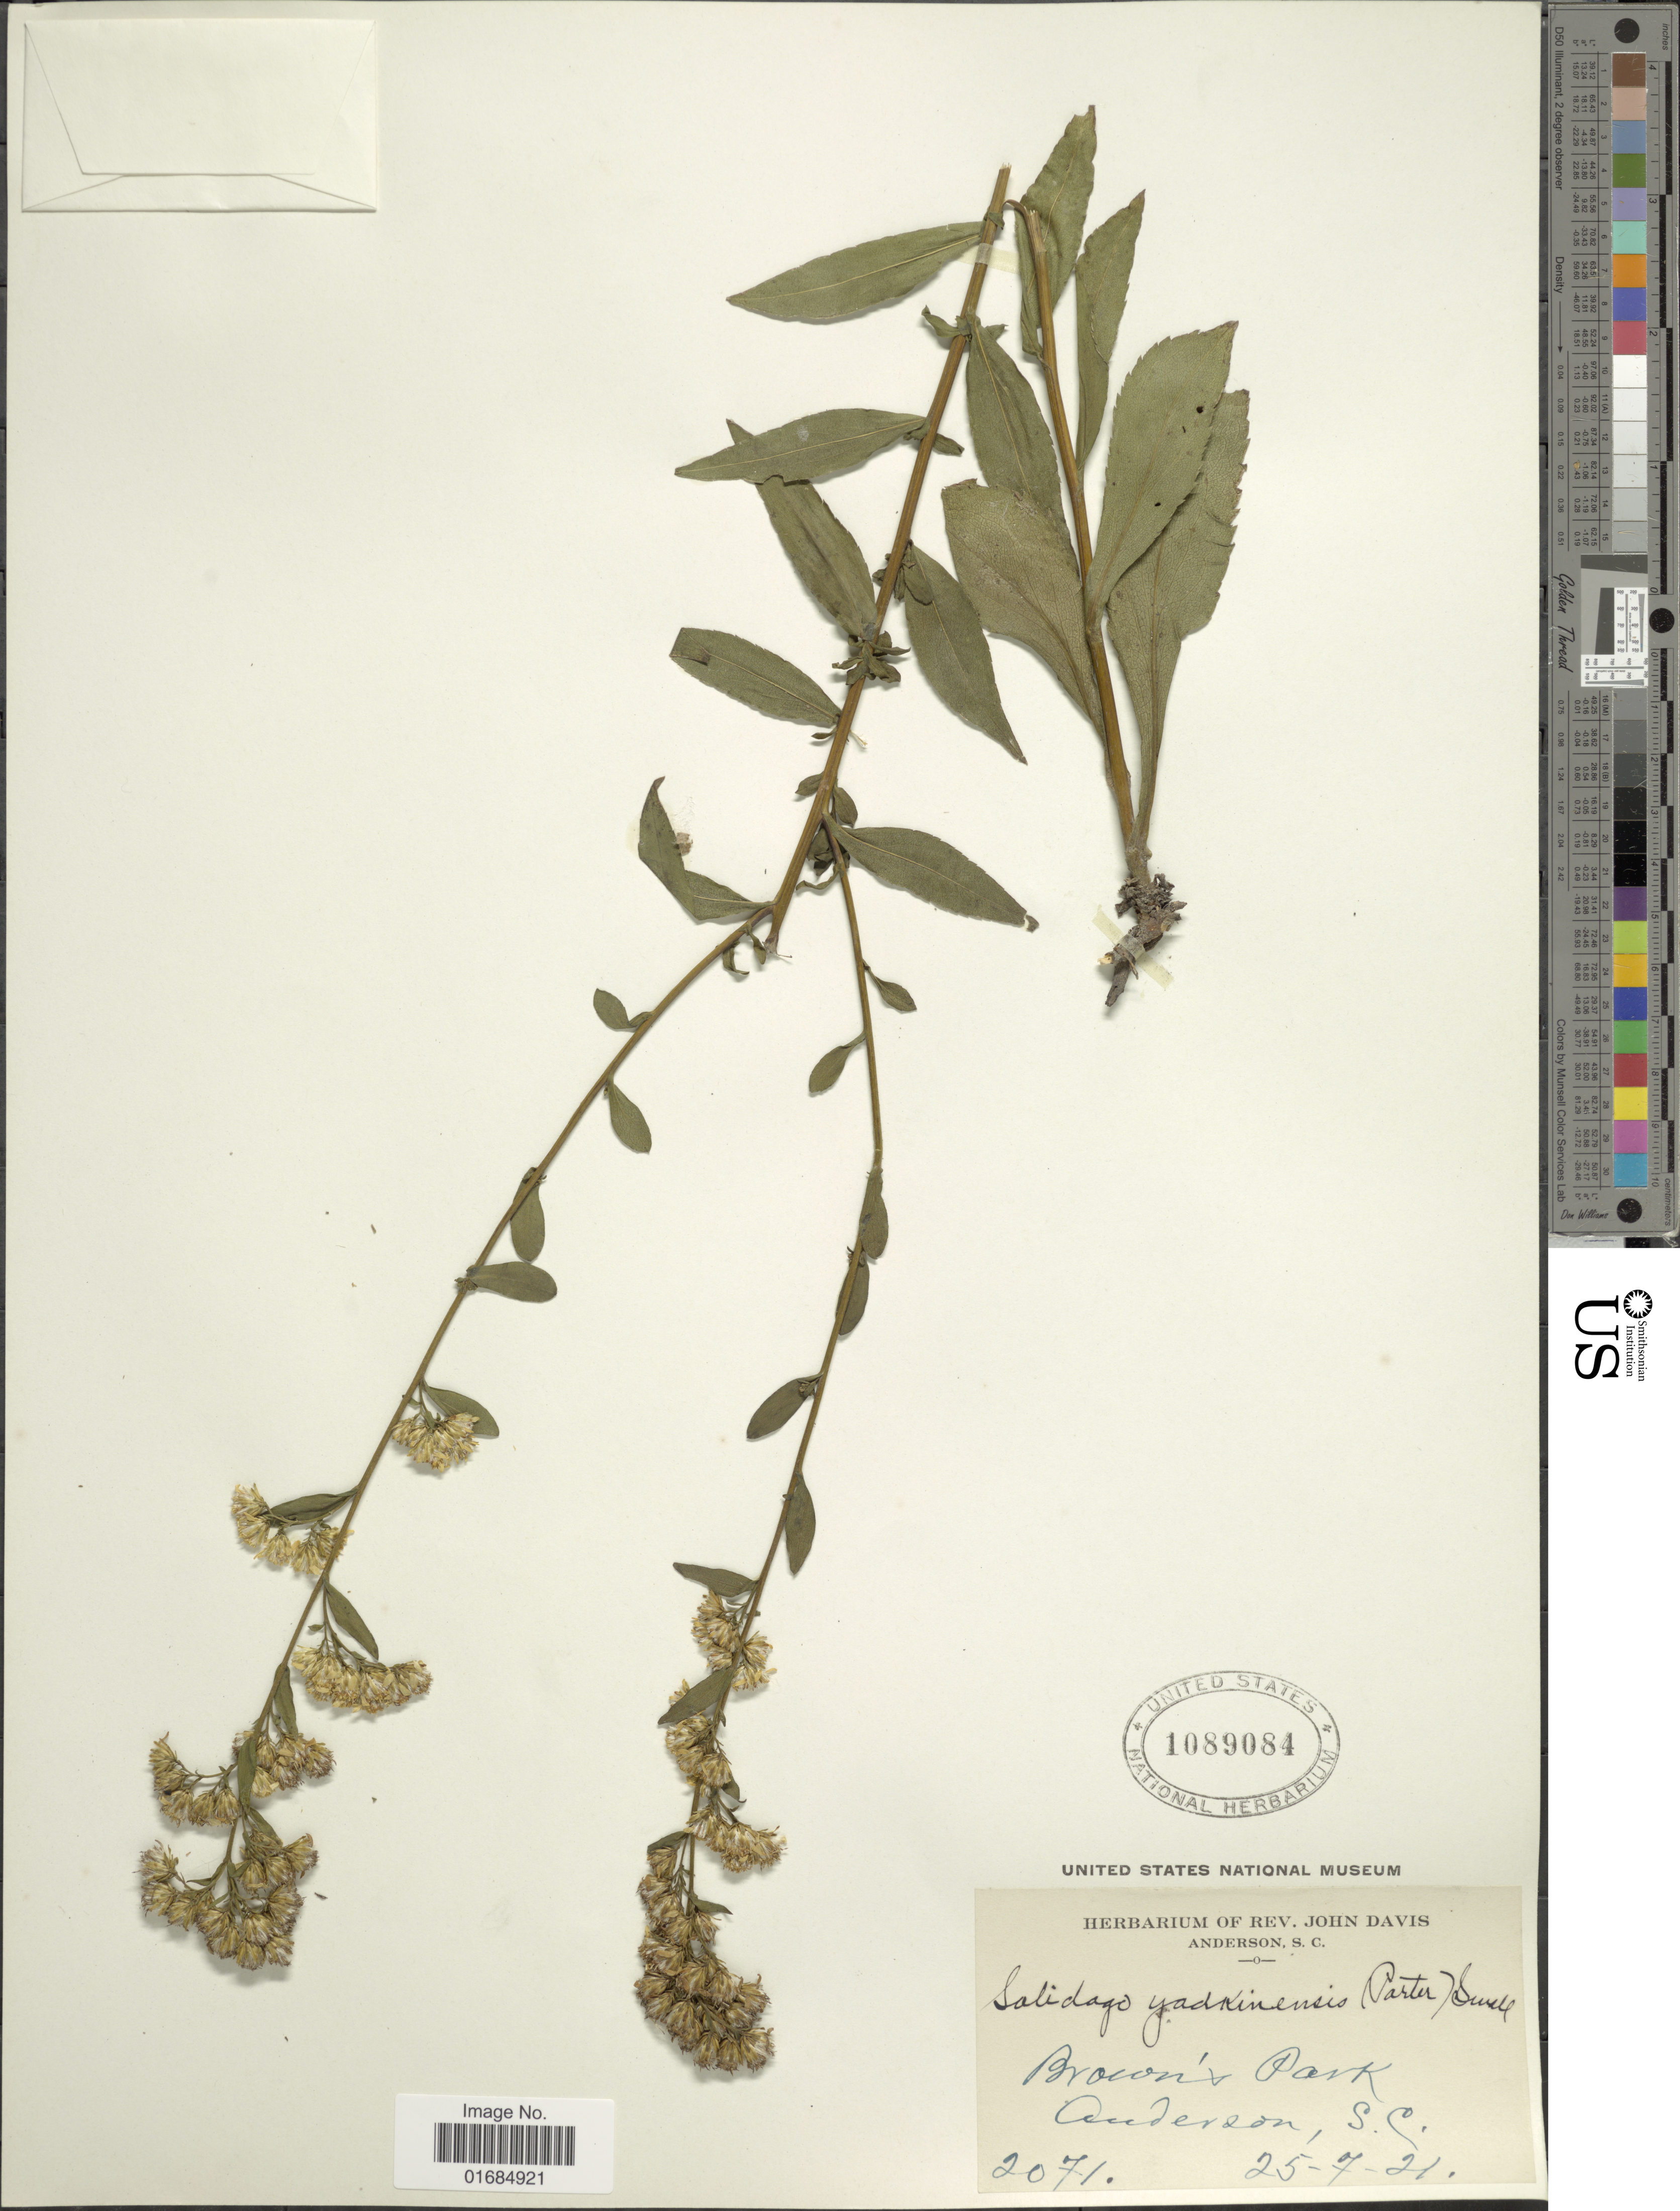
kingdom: Plantae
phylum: Tracheophyta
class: Magnoliopsida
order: Asterales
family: Asteraceae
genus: Solidago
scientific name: Solidago boottii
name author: Hook.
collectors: ex herb. Rev. John Davis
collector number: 2071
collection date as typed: Transcribed d/m/y: 25/7/21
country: United States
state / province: South Carolina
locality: Brown's Park, Anderson.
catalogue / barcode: US 1089084